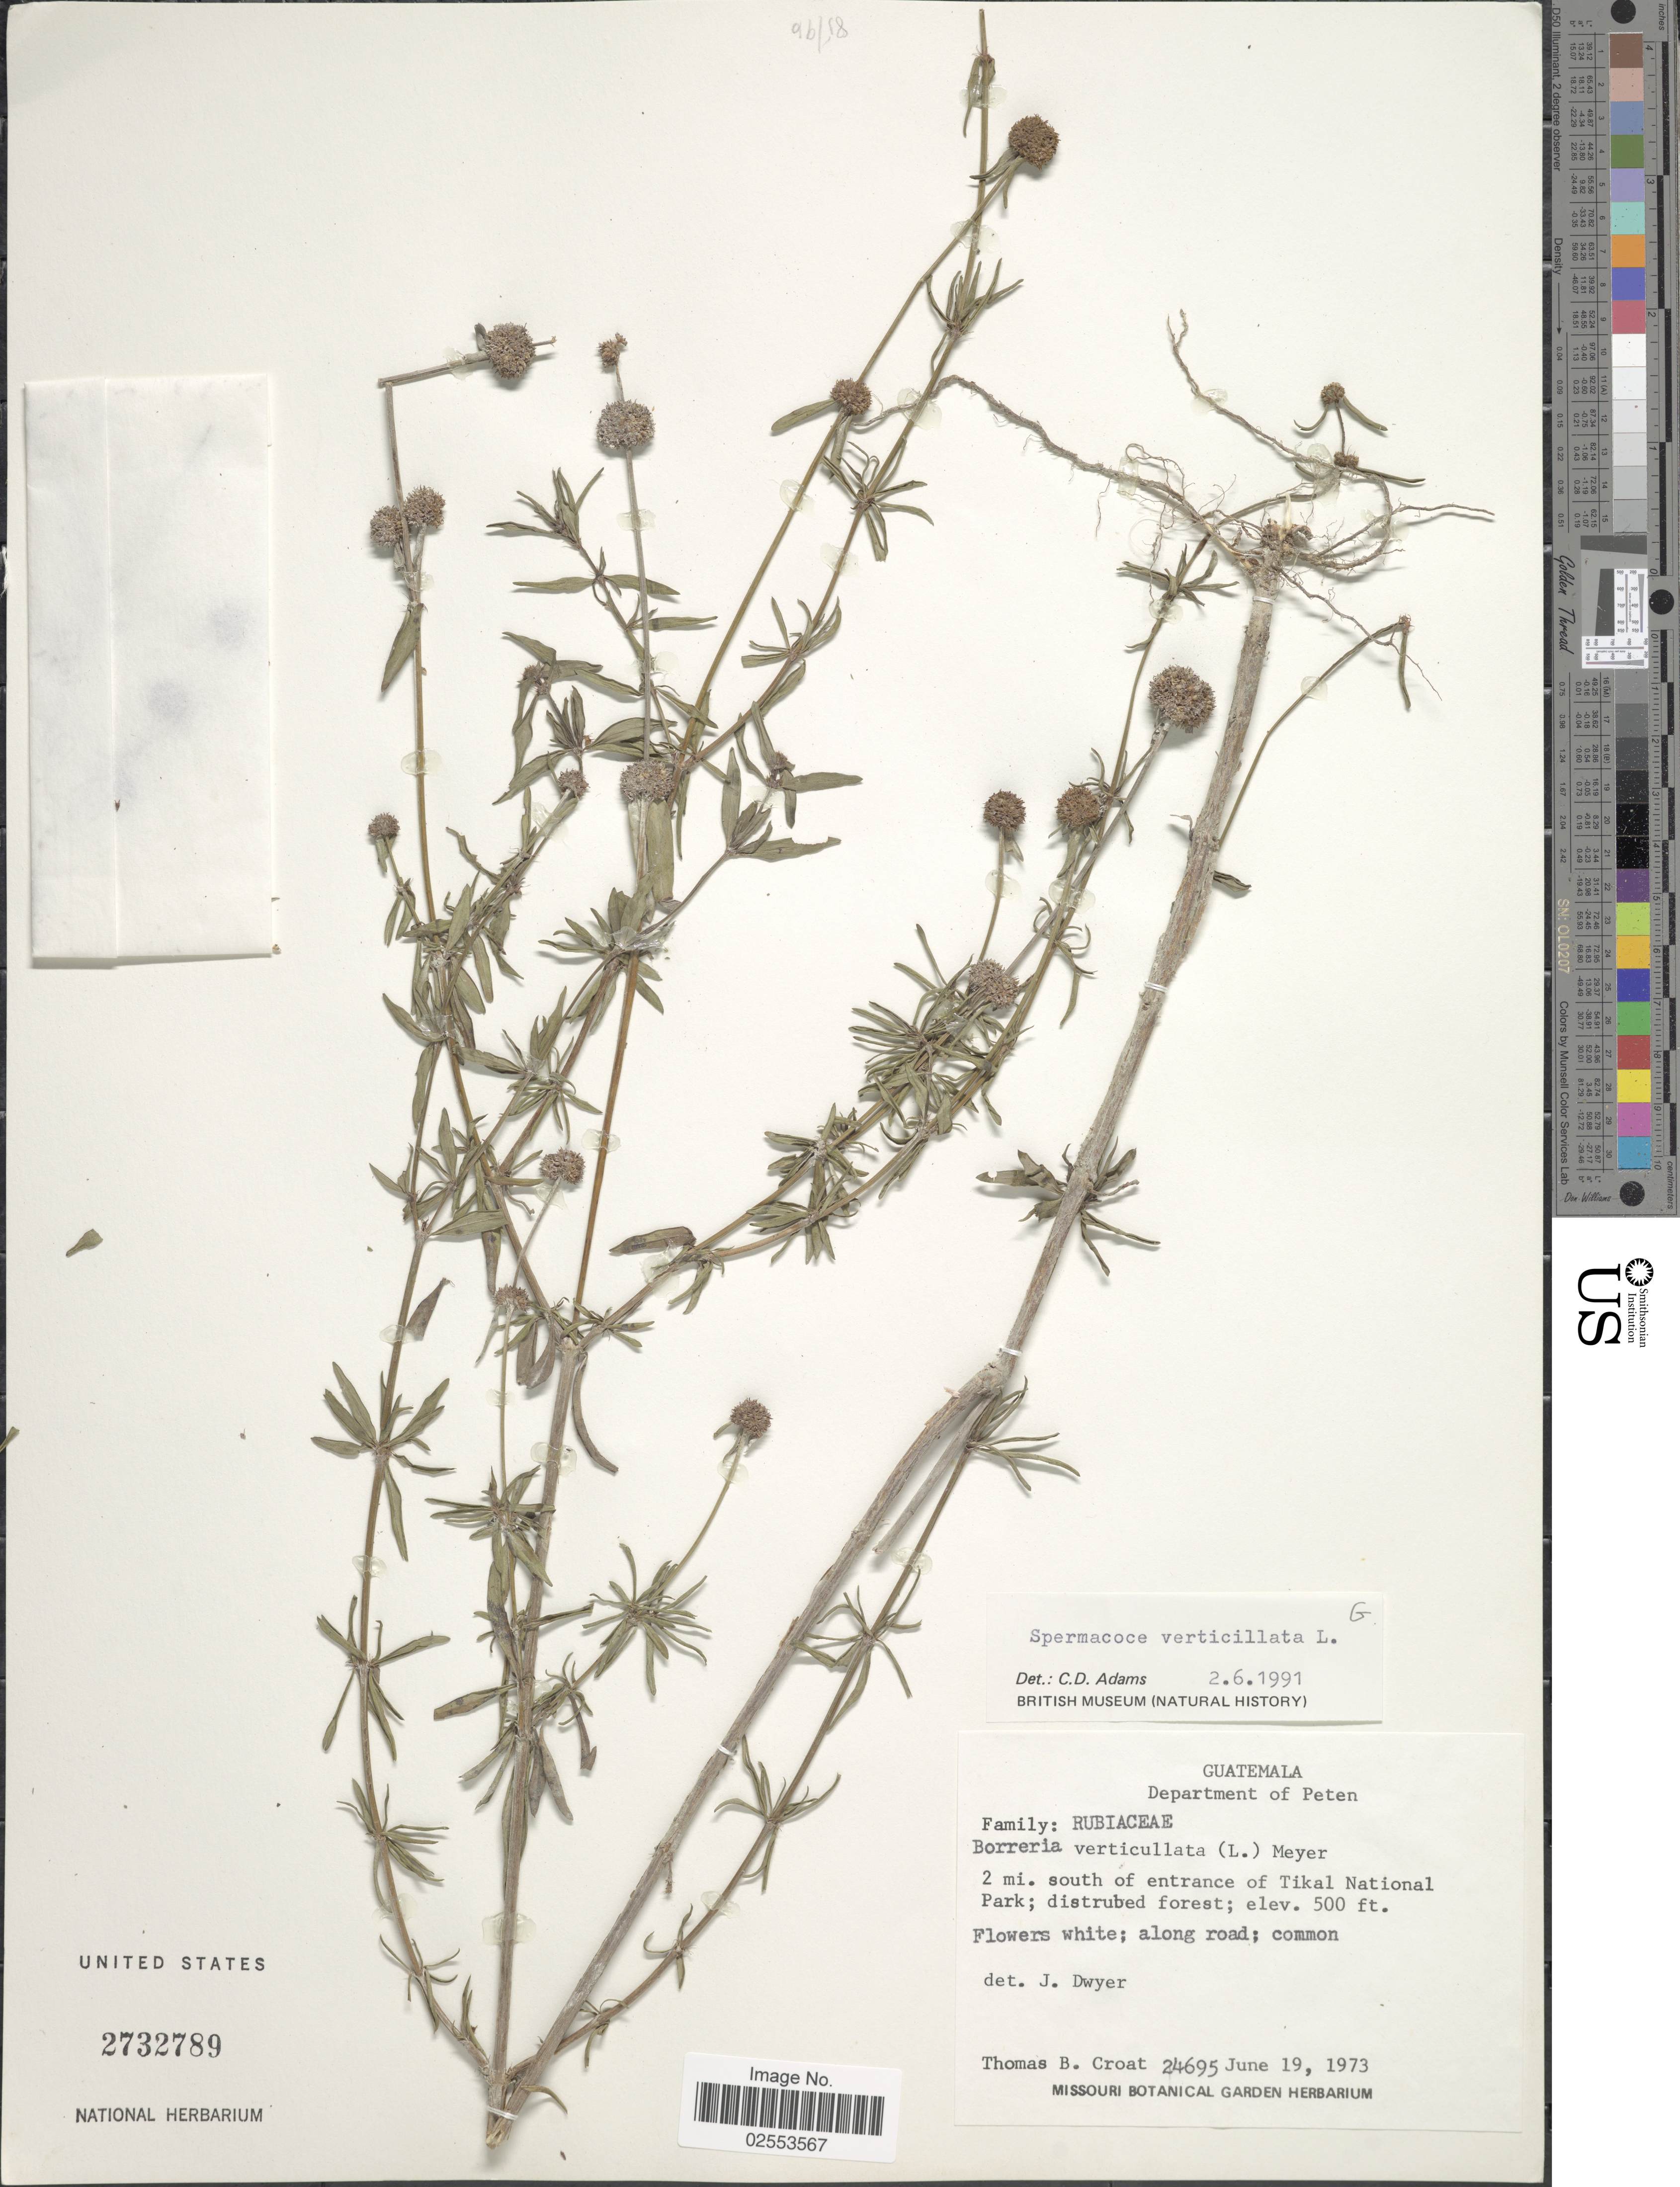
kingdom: Plantae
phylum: Tracheophyta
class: Magnoliopsida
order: Gentianales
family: Rubiaceae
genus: Spermacoce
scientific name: Spermacoce verticillata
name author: L.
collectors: T. B. Croat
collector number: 24695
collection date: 1973-06-19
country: Guatemala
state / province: El Petén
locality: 2 mi. south of entrance of Tikal National Park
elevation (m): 152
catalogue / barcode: US 2732789